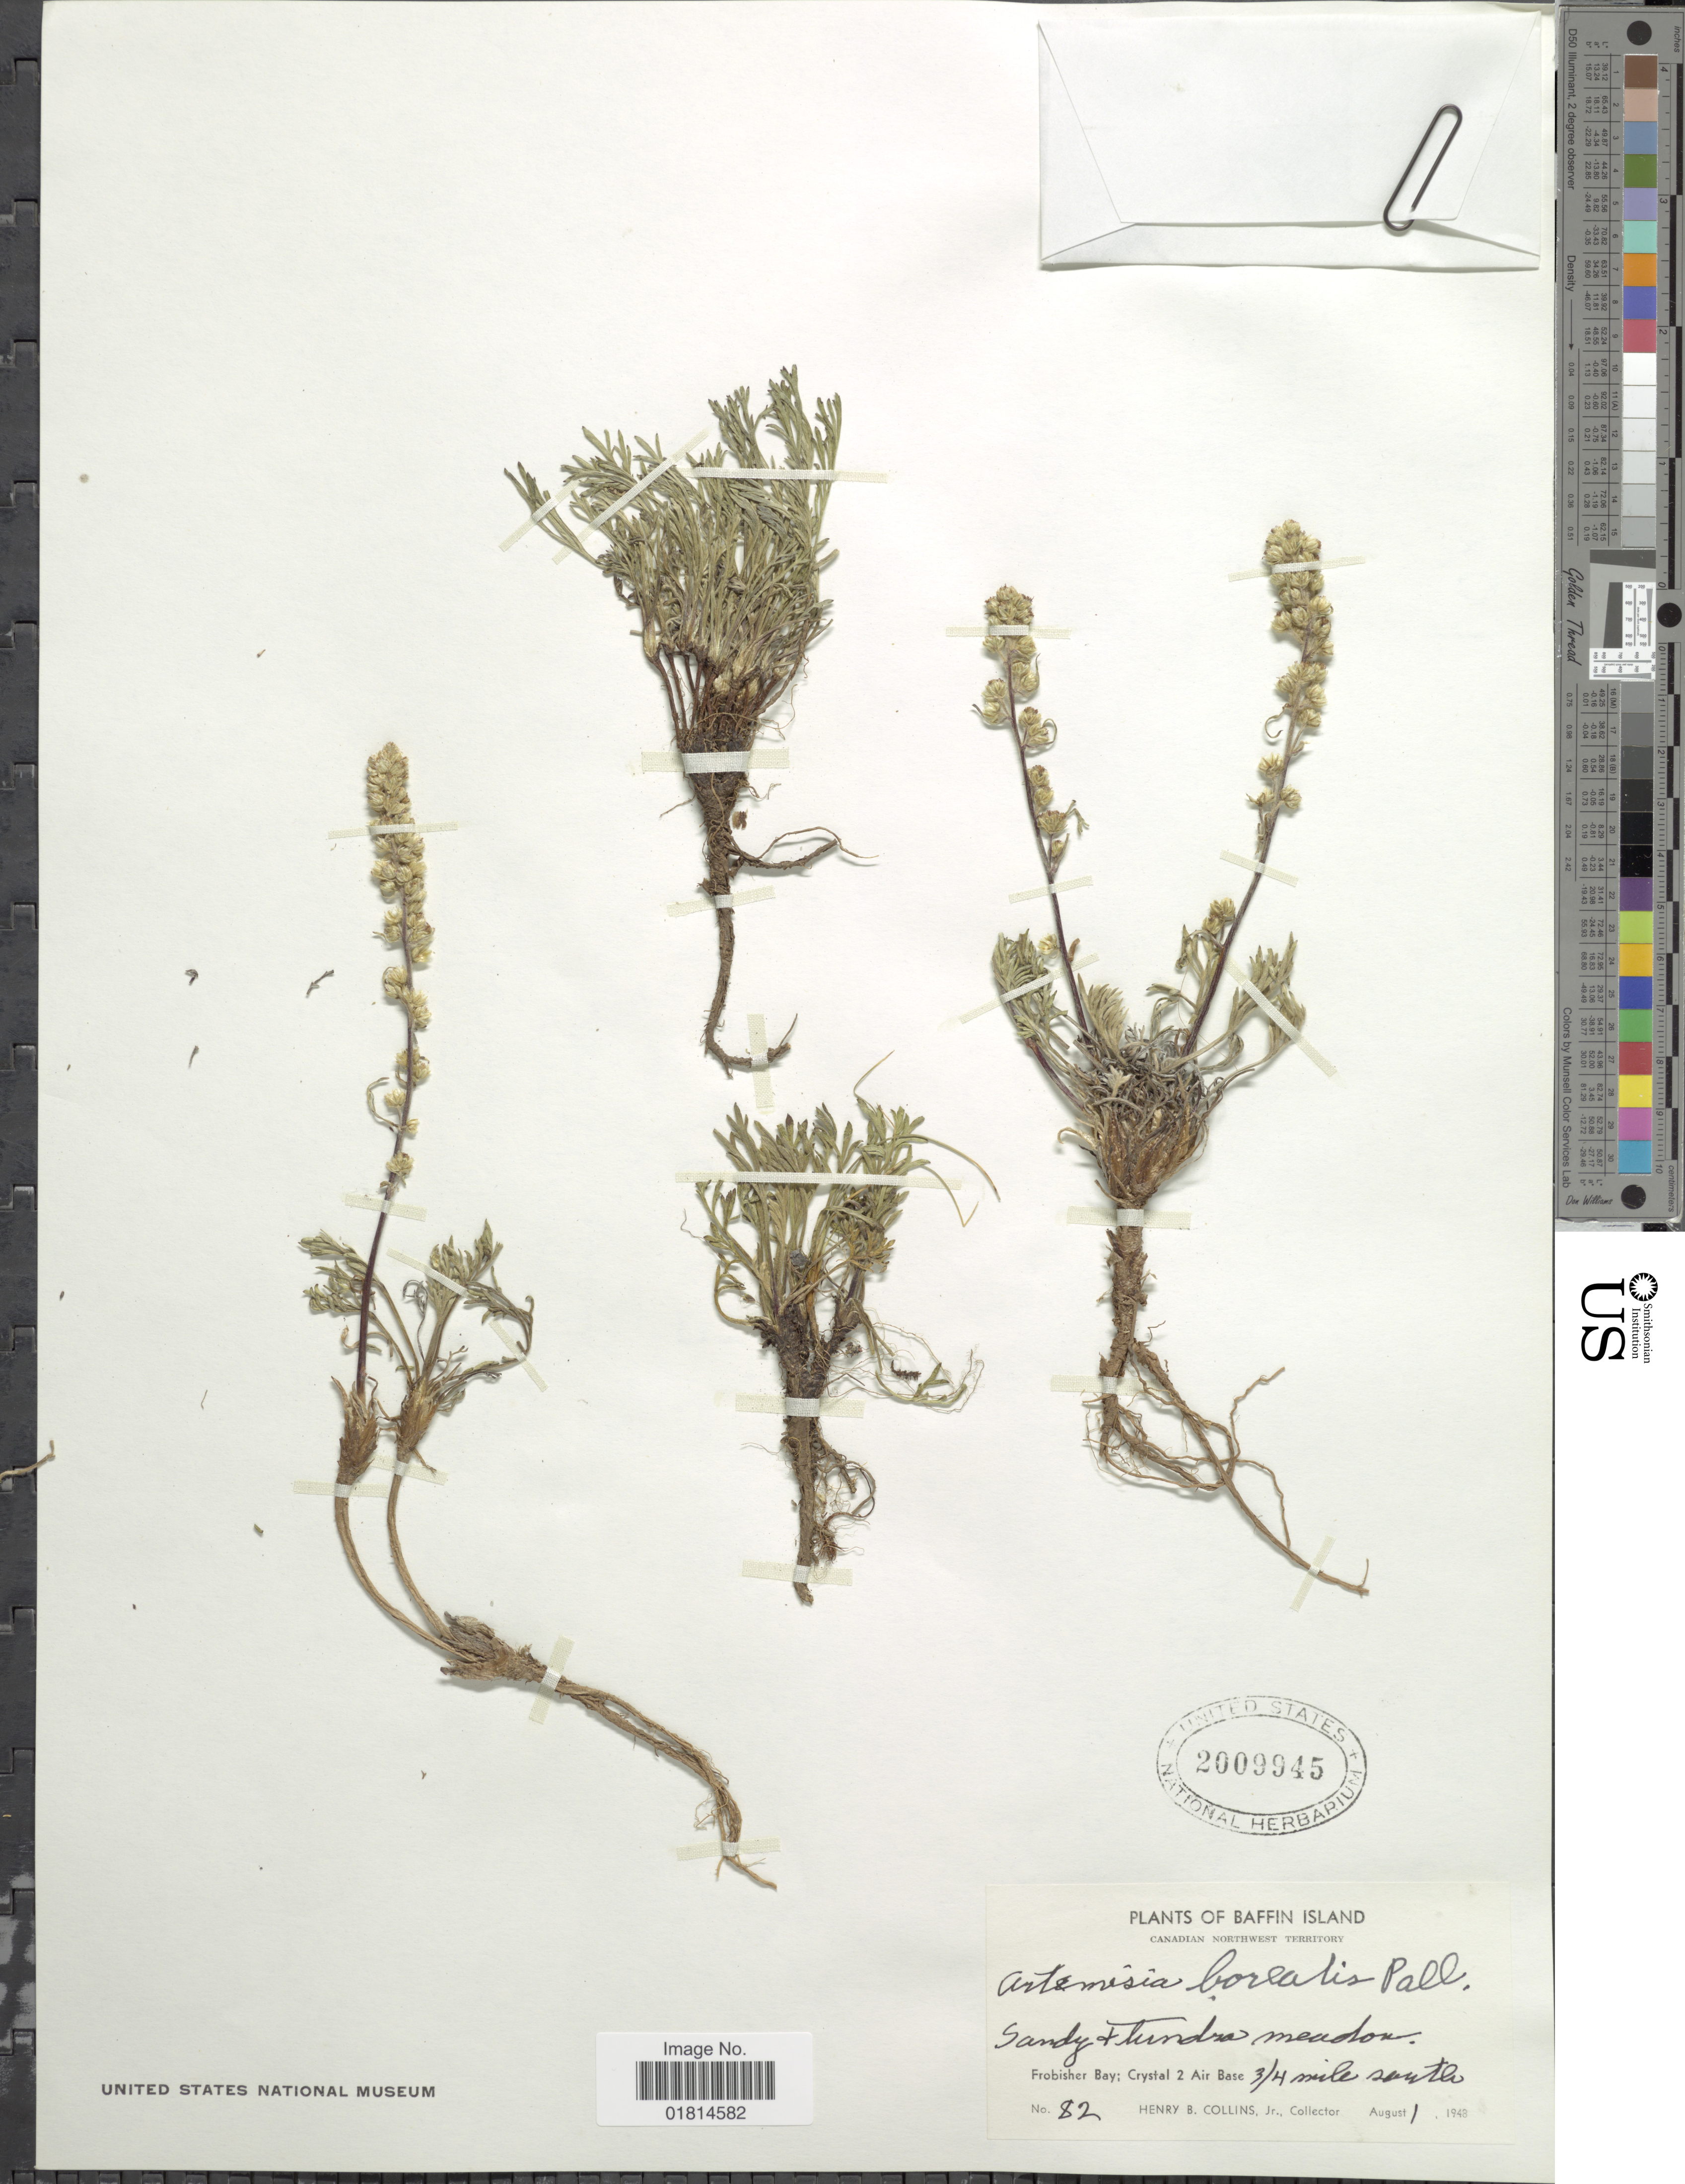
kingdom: Plantae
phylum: Tracheophyta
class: Magnoliopsida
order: Asterales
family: Asteraceae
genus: Artemisia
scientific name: Artemisia borealis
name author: Pall.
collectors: H. Collins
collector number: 82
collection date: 1948-08-01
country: Canada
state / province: Northwest Territories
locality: Baffin Island. Canadian Northwest Territory. Frobisher Bay: Crystal 2 Air Base. 3/4 mile south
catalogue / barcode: US 2009945